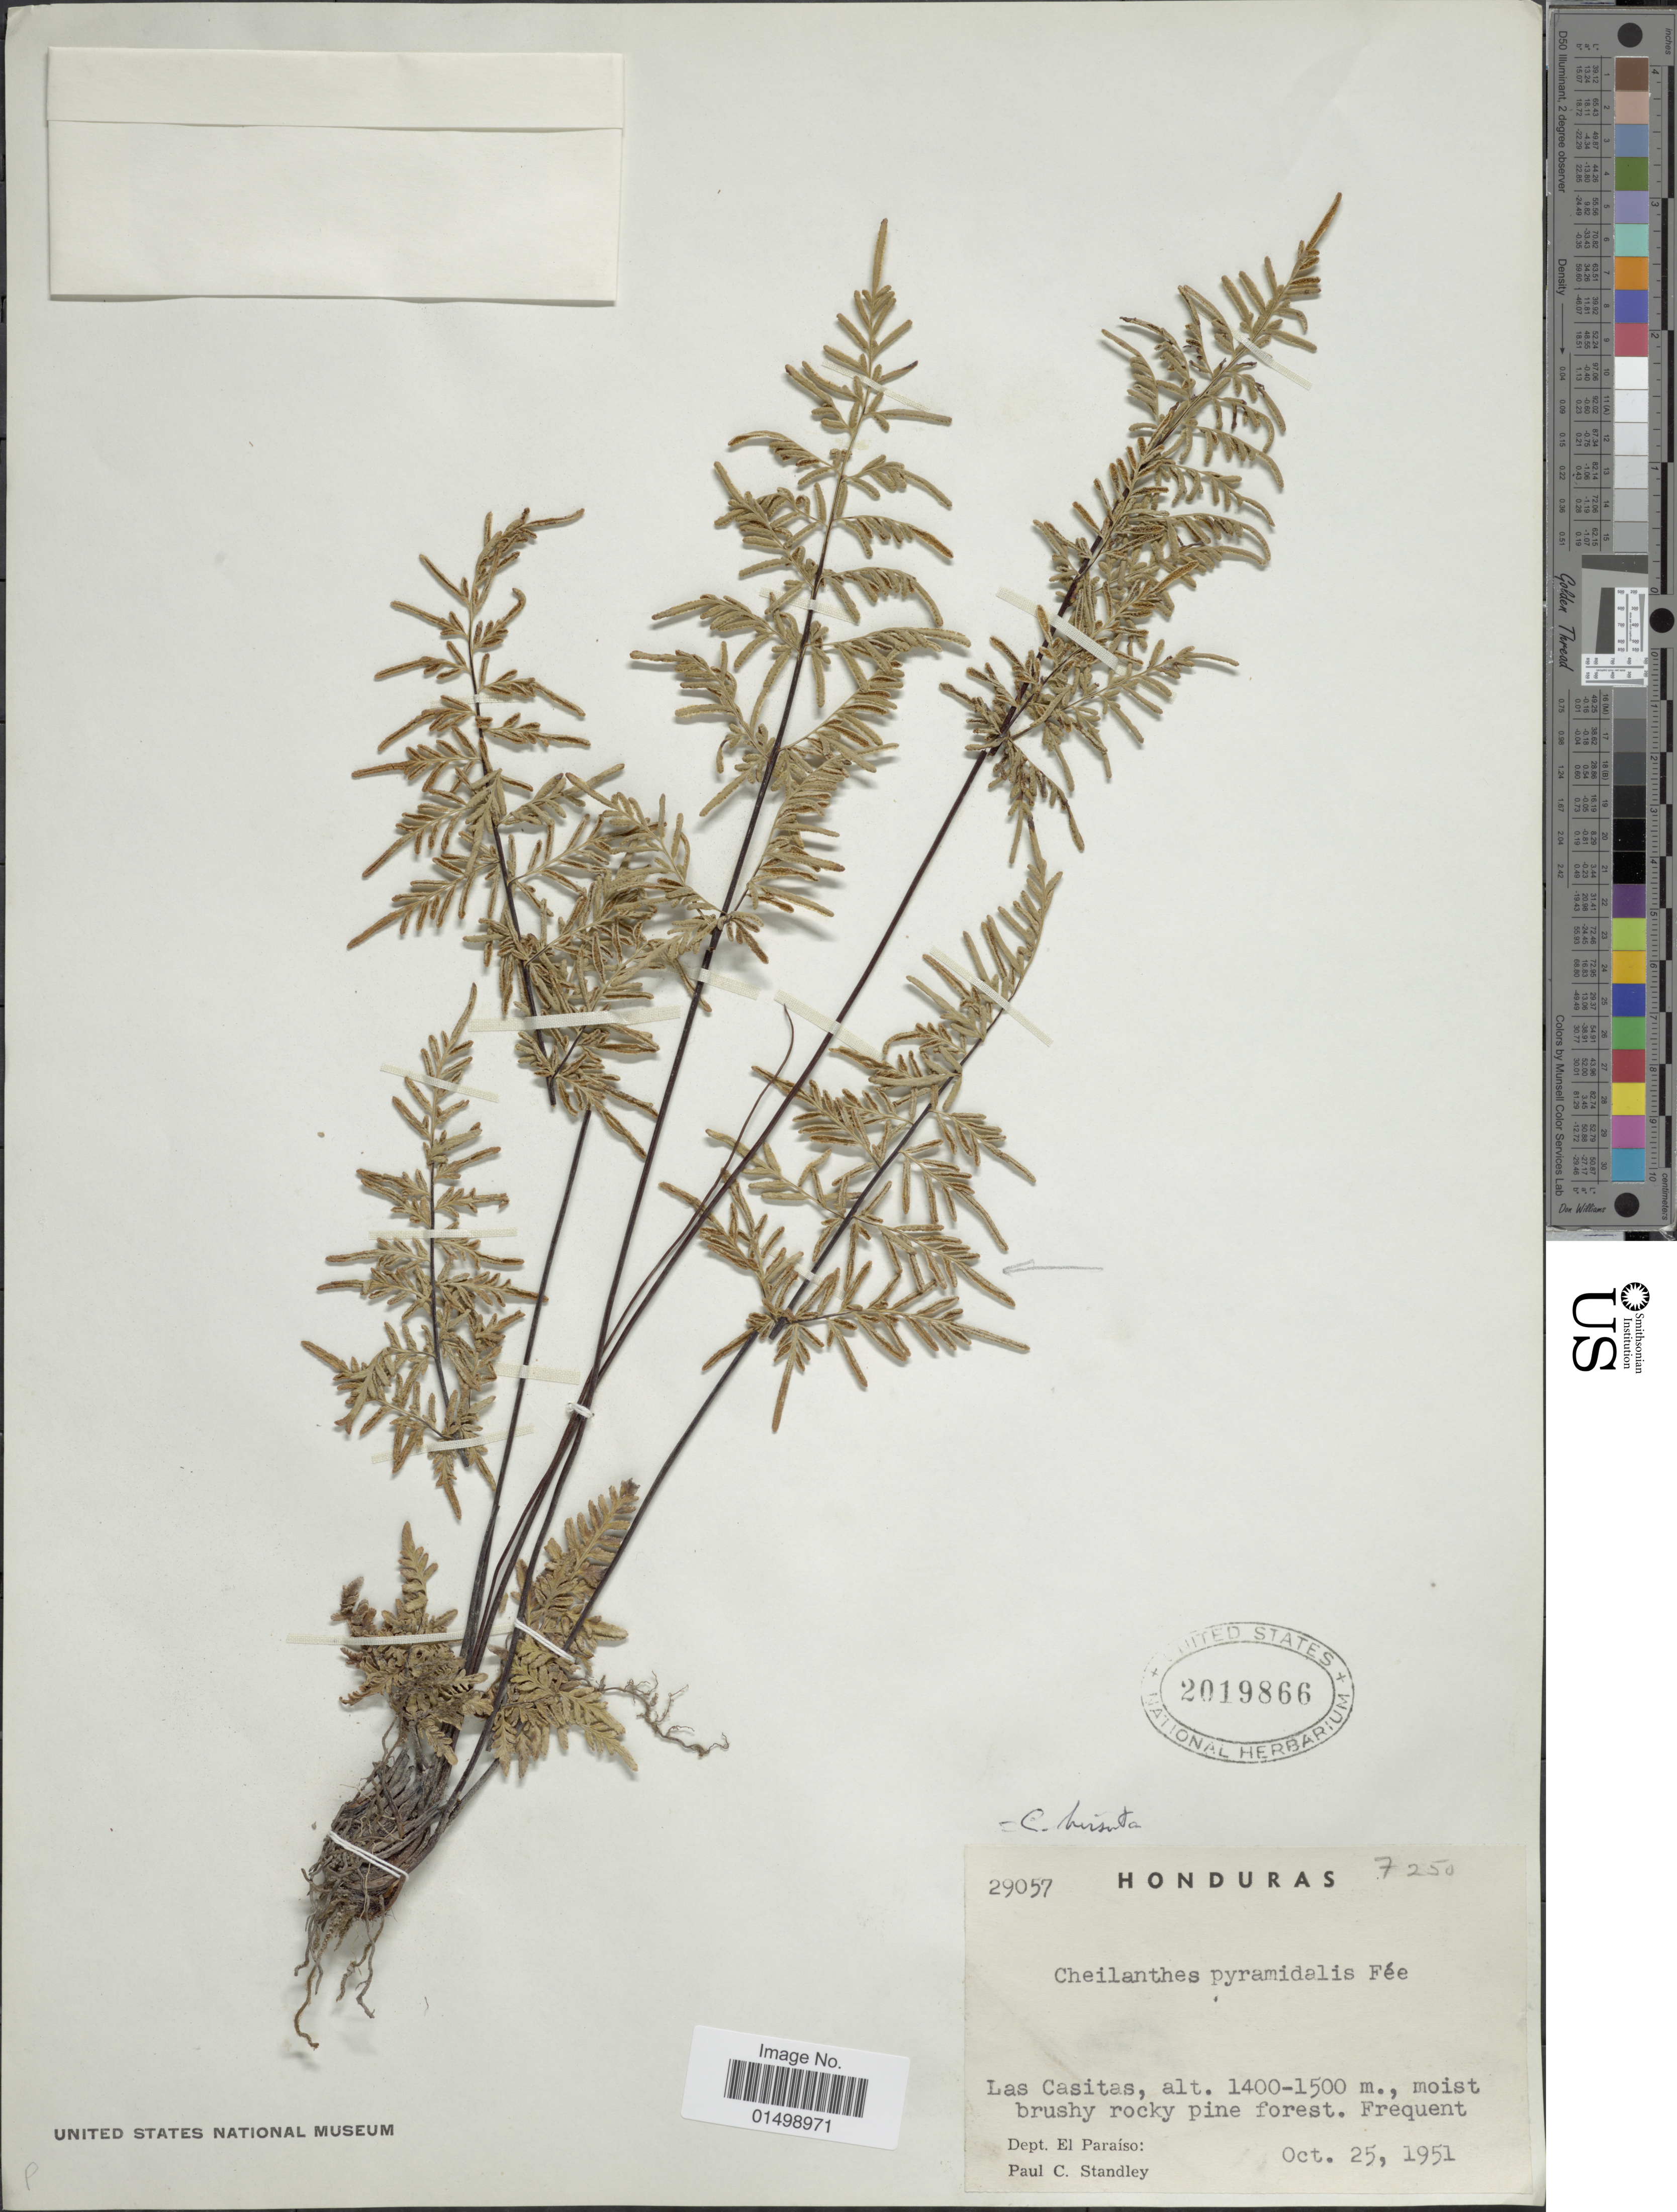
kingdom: Plantae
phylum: Tracheophyta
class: Polypodiopsida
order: Polypodiales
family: Pteridaceae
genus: Cheilanthes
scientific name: Cheilanthes pyramidalis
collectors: P. C. Standley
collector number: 29057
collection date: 1951-10-25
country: Honduras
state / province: El Paraíso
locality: Las Casitas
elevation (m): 1400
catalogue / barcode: US 2019866